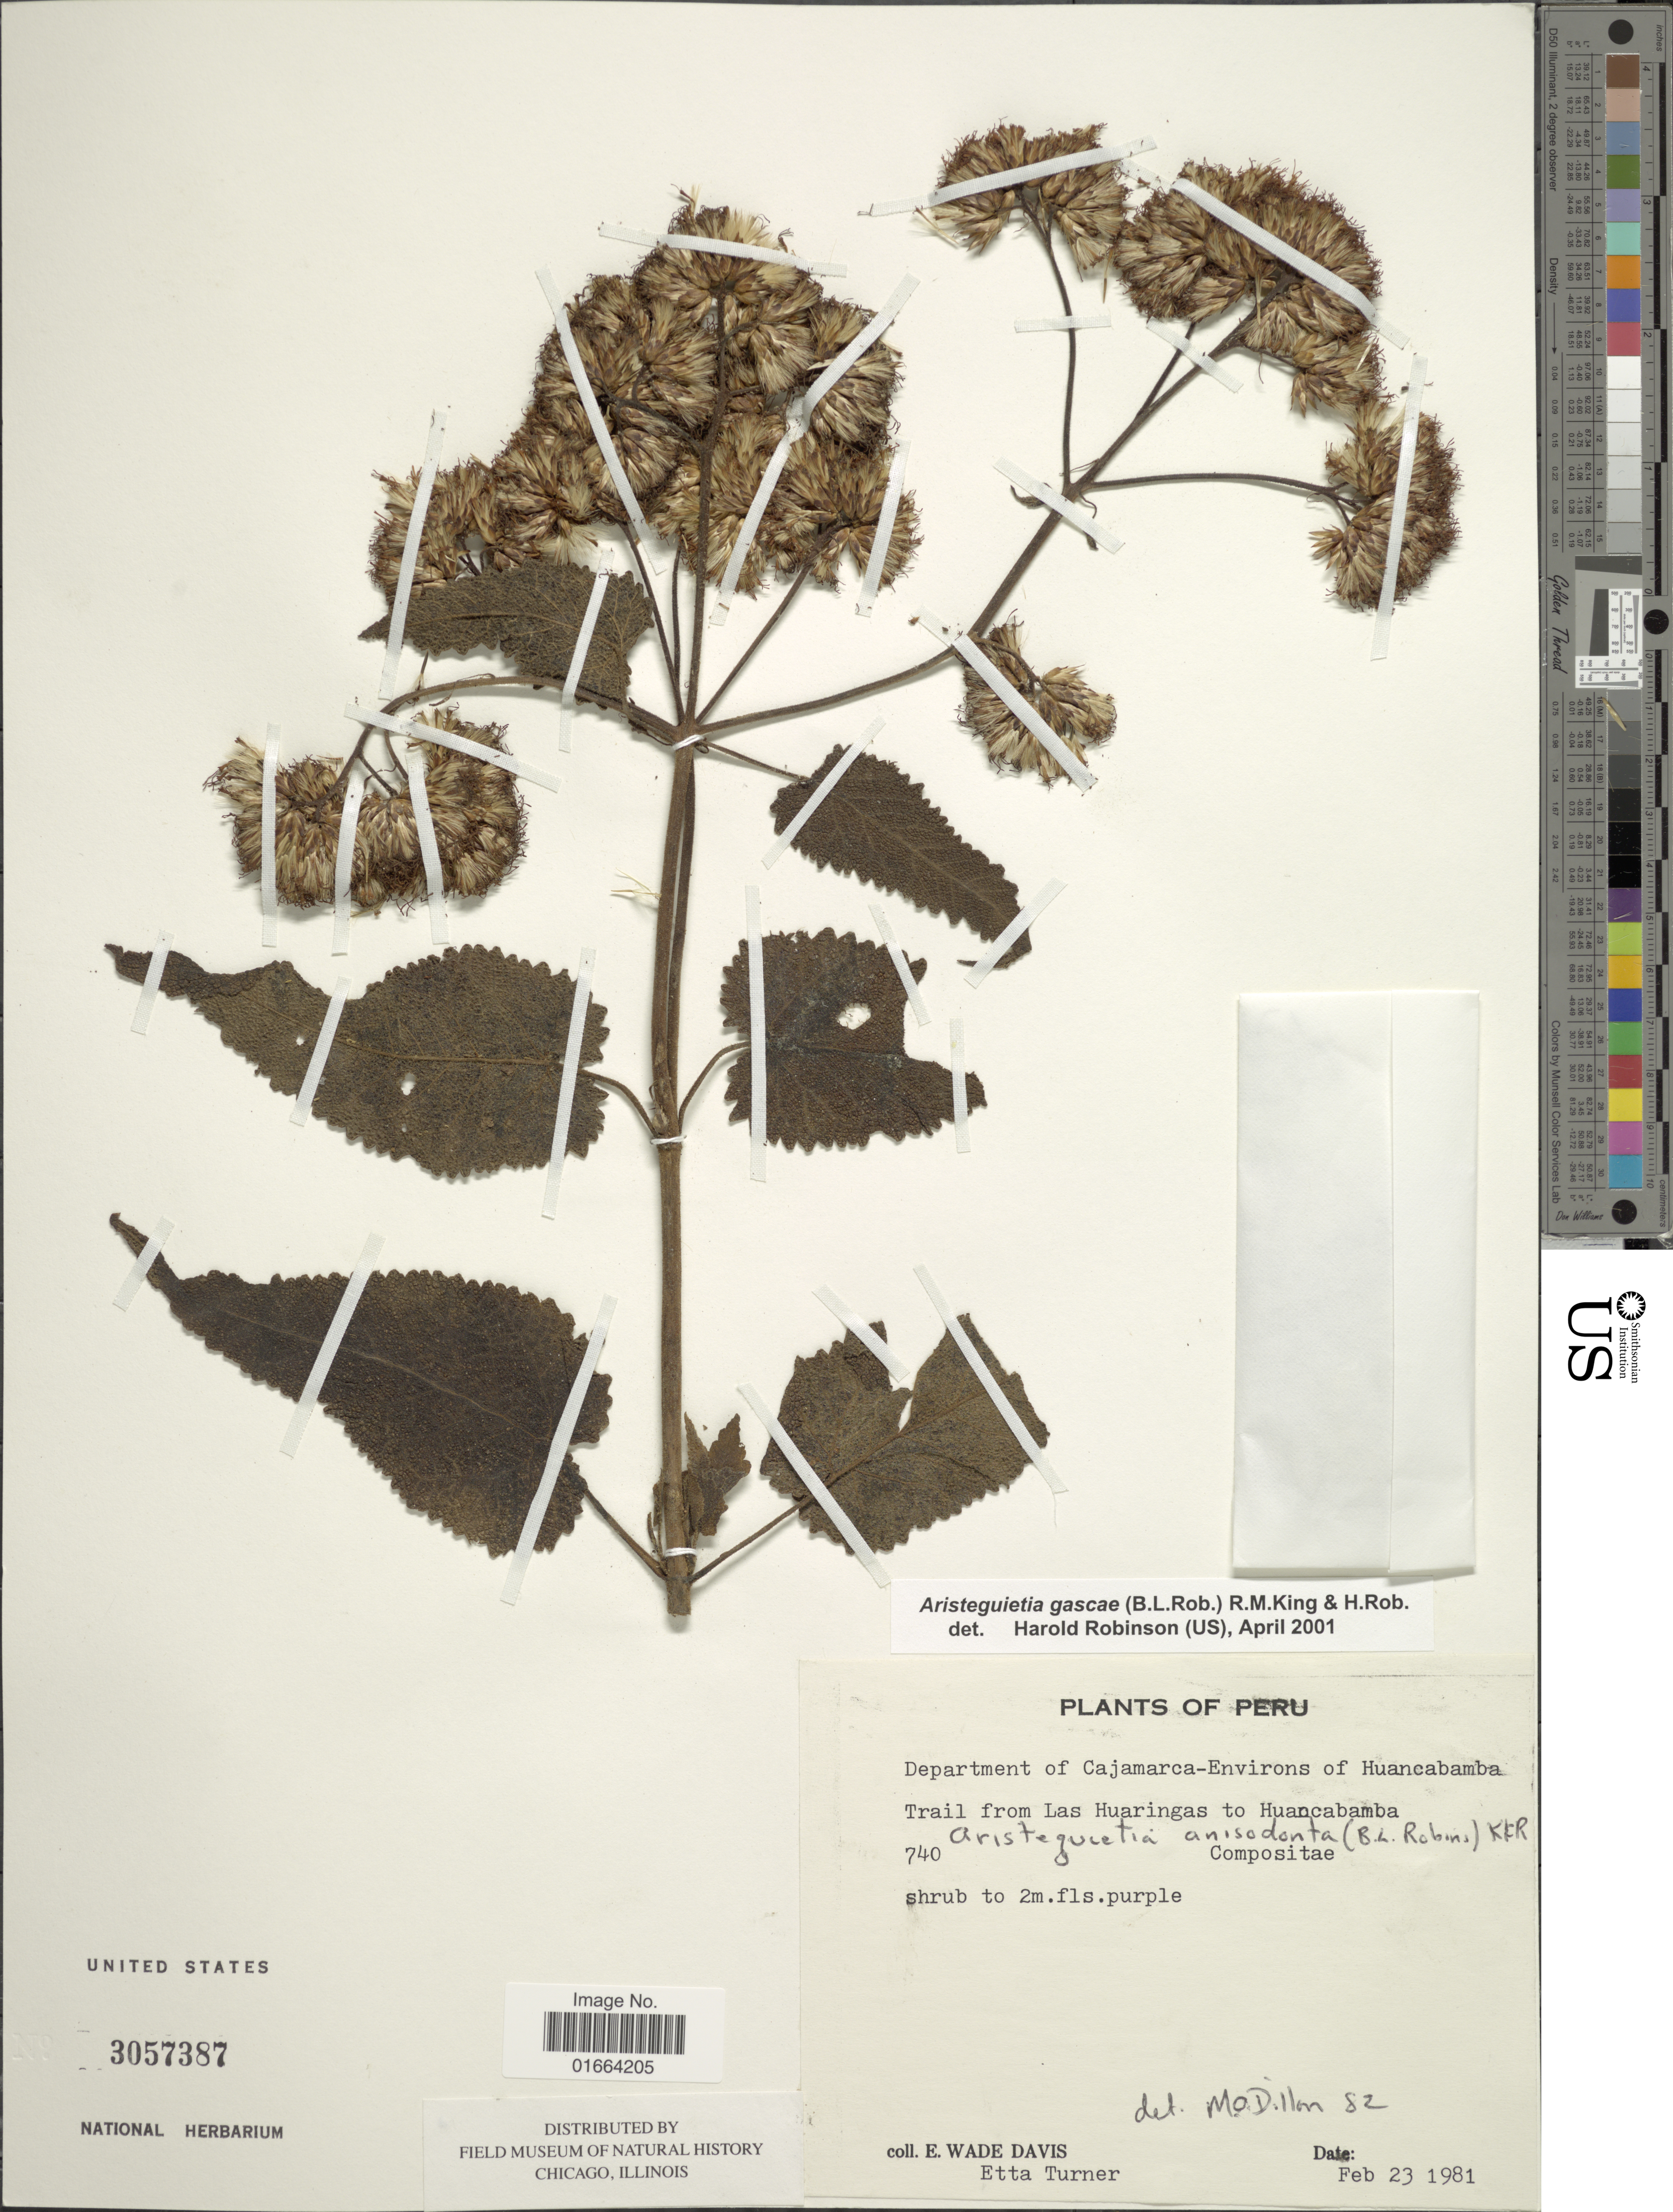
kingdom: Plantae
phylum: Tracheophyta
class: Magnoliopsida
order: Asterales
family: Asteraceae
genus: Aristeguietia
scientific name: Aristeguietia gascae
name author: (B.L. Rob.) R.M. King & H. Rob.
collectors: E. Wade-Davis & E. Turner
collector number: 740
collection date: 1981-02-23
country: Peru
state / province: Cajamarca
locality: Environs of Huancabamba. Trail from Las Huaringas to Huancabamba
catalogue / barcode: US 3057387